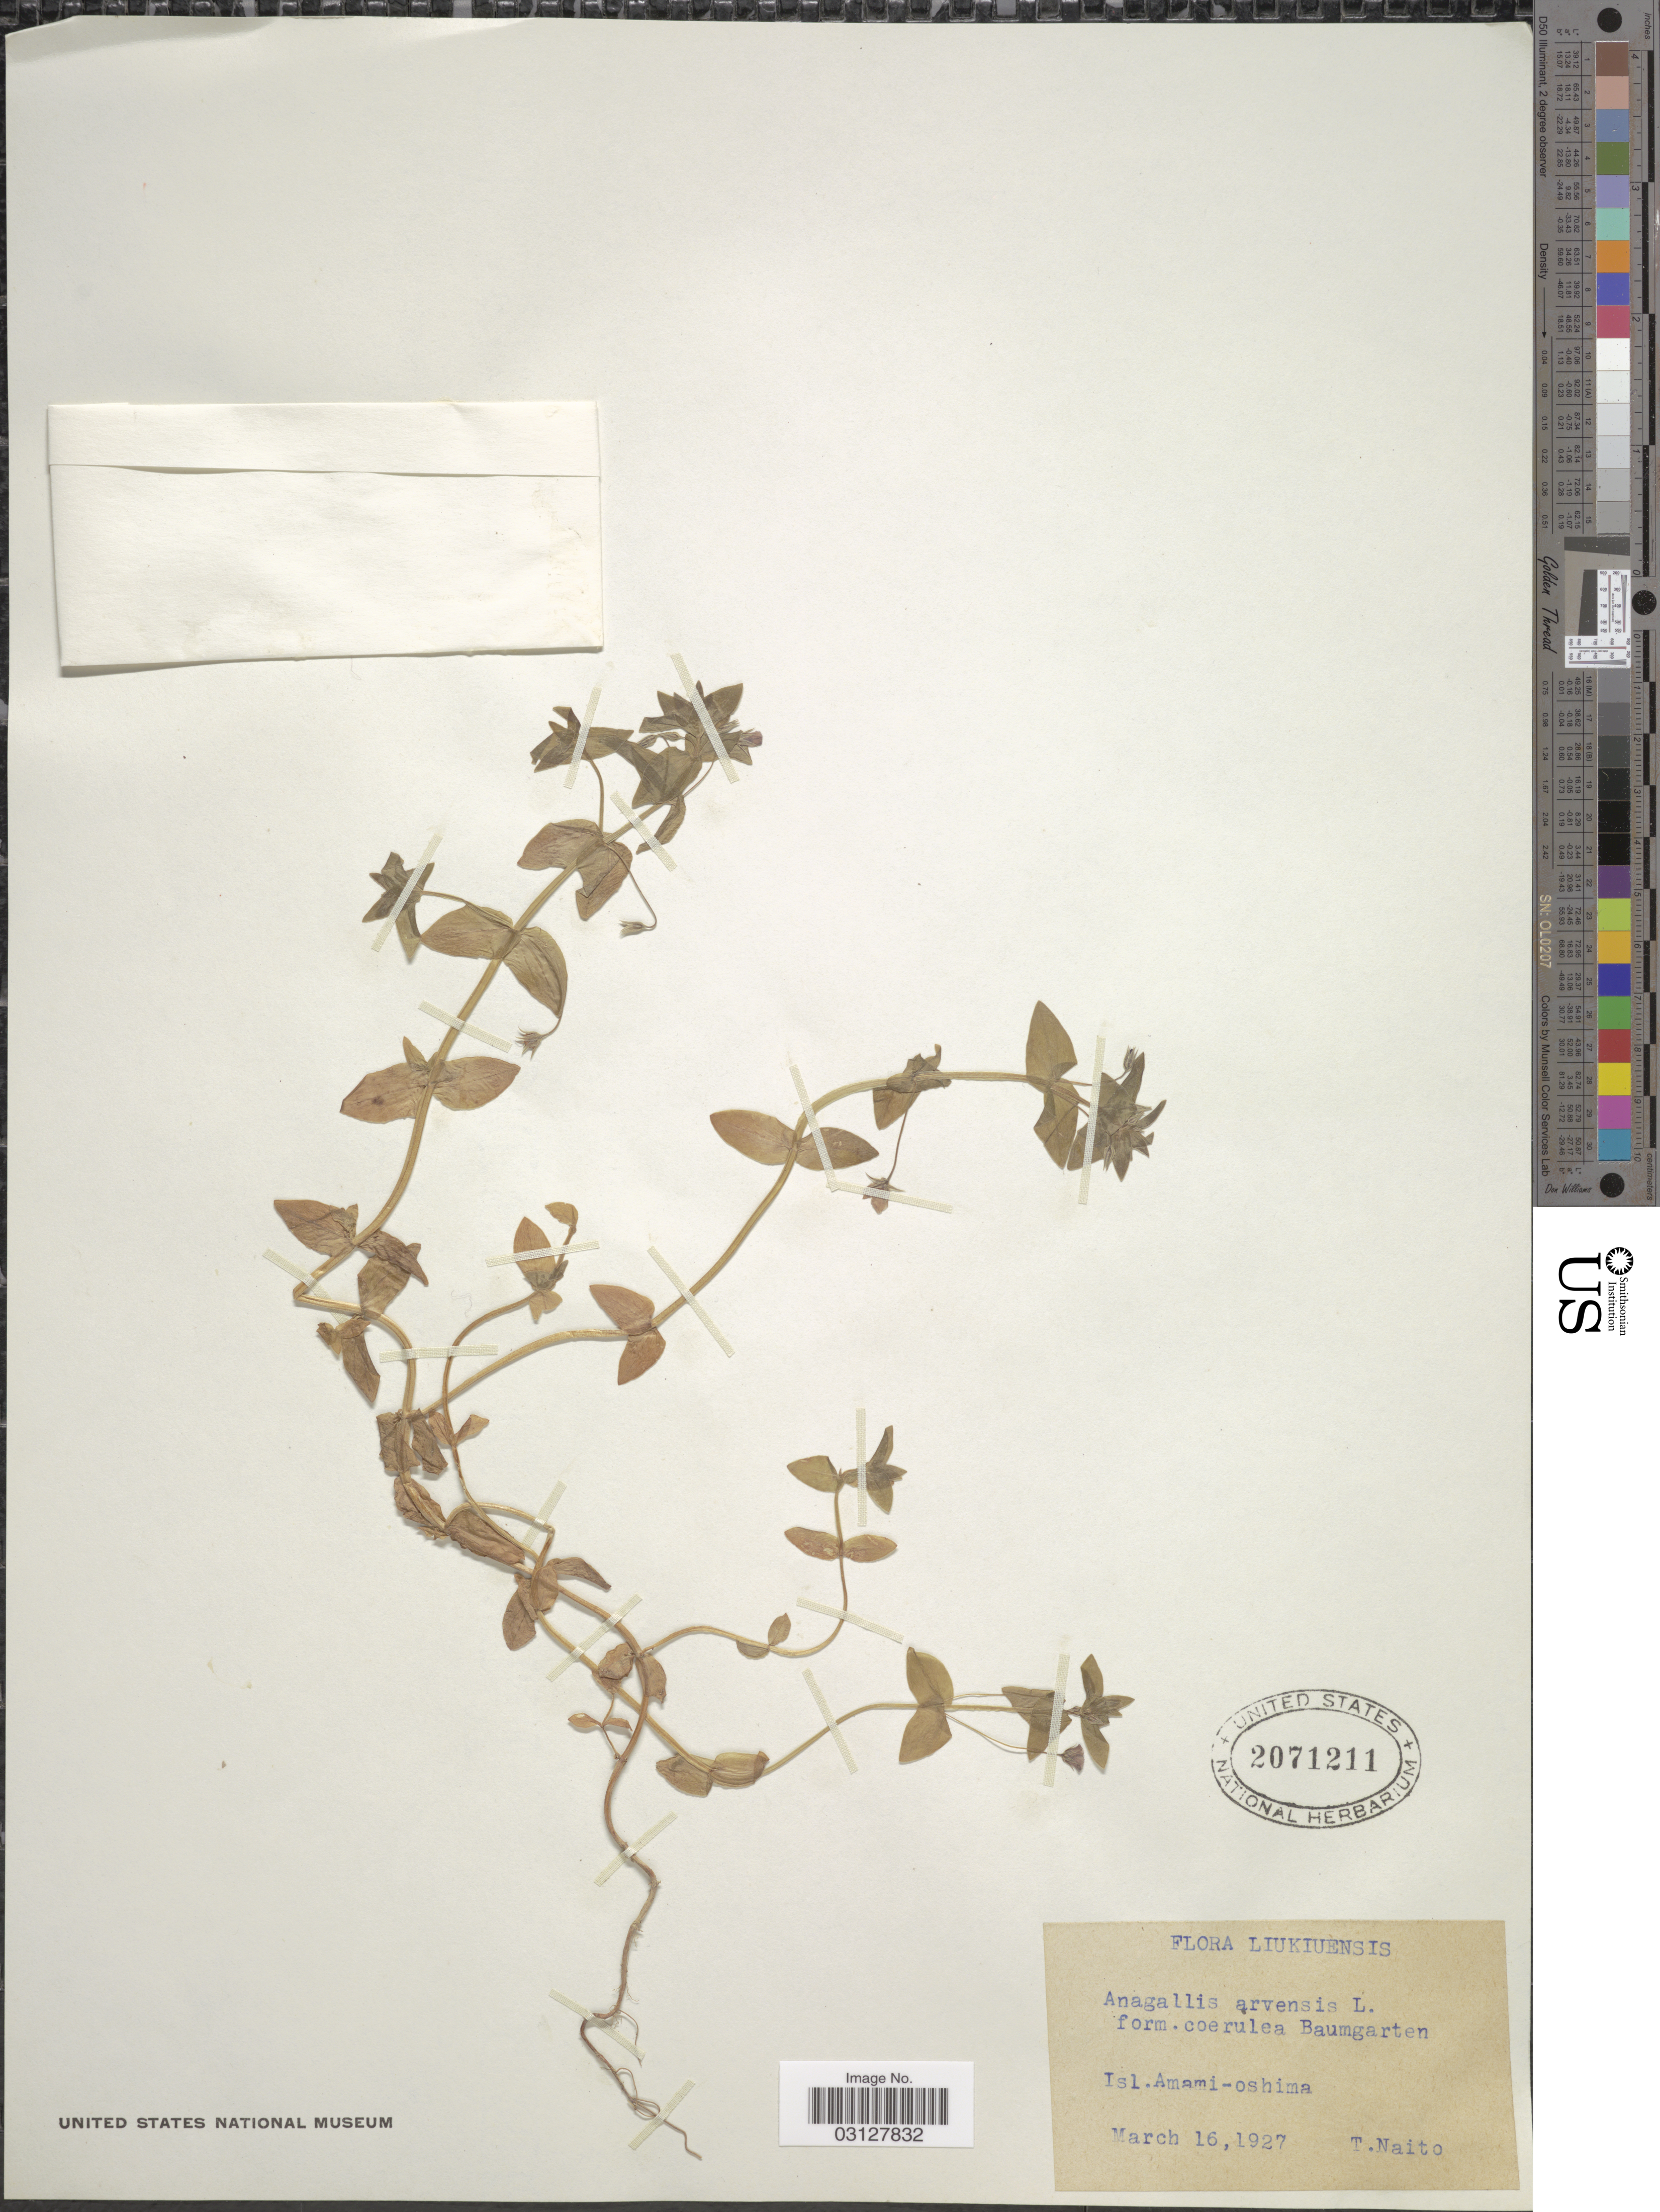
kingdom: Plantae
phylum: Tracheophyta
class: Magnoliopsida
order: Ericales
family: Primulaceae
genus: Anagallis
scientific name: Anagallis arvensis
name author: L.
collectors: T. Naito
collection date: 1927-03-16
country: Japan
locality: Liukiuensis. Isl. Amami-oshima.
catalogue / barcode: US 2071211